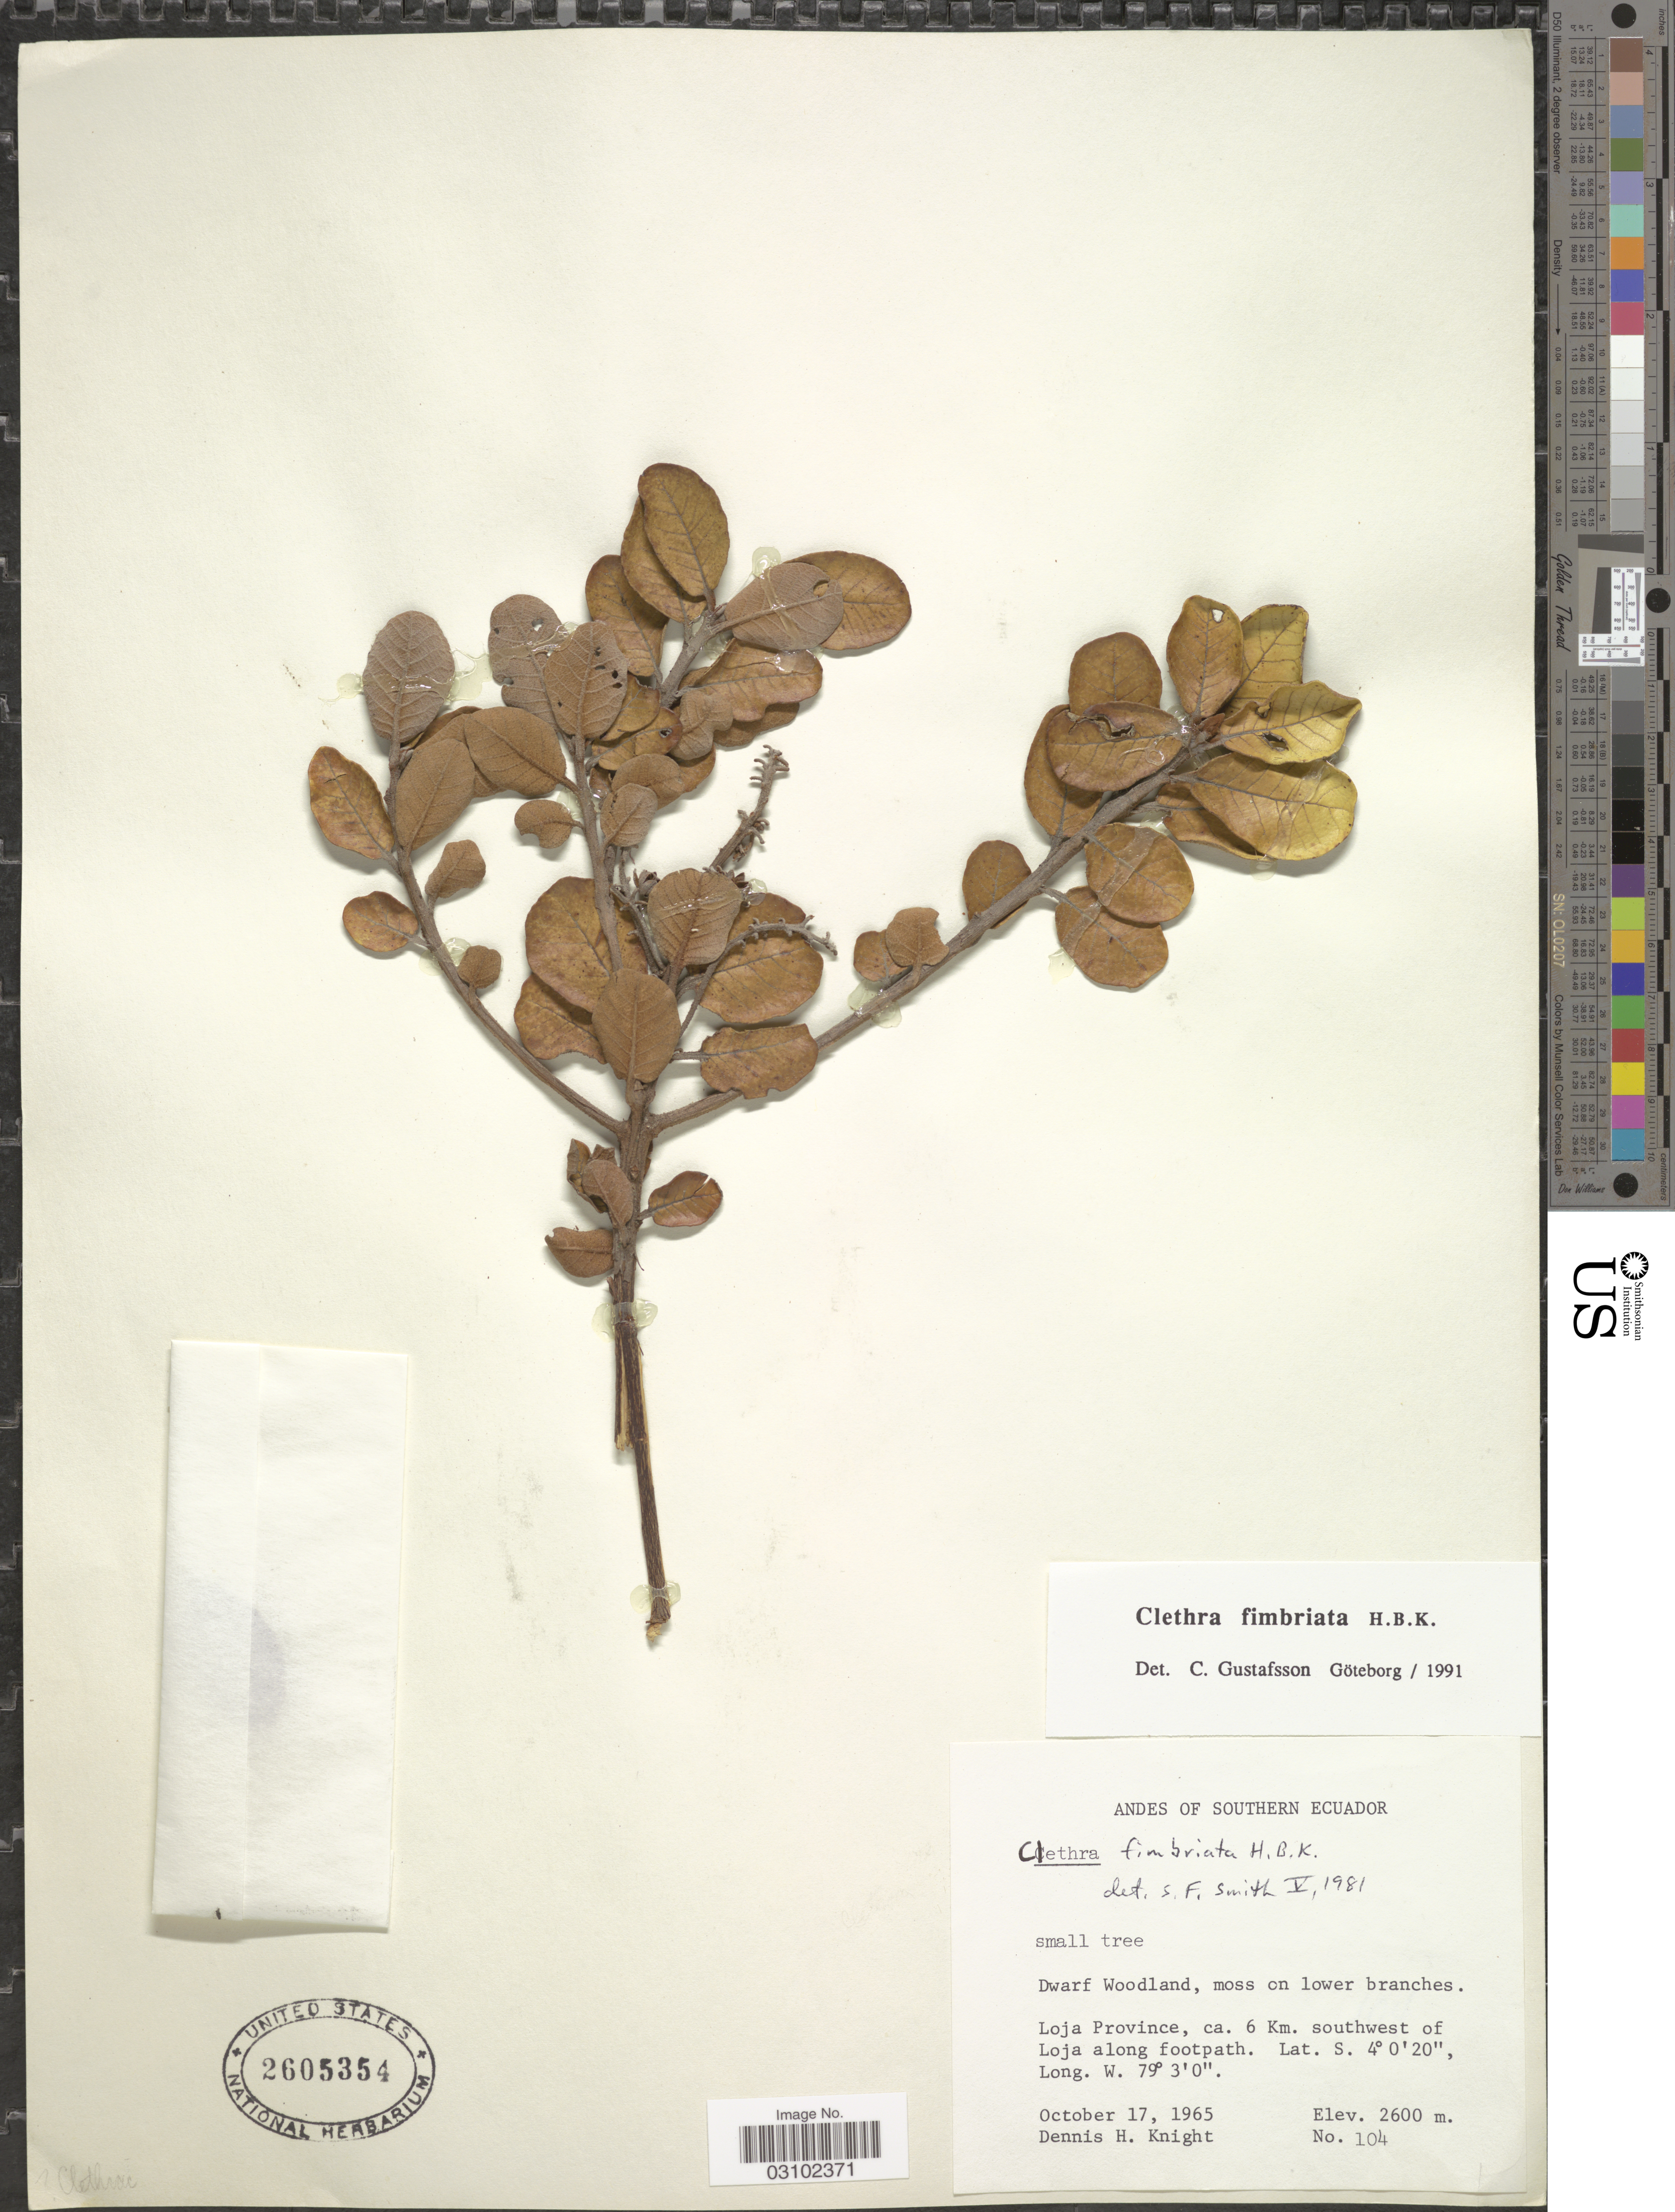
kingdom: Plantae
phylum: Tracheophyta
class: Magnoliopsida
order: Ericales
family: Clethraceae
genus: Clethra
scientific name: Clethra fimbriata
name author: Kunth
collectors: D. Knight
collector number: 104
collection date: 1965-10-17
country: Ecuador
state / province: Loja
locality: Andes of Southern Ecuador, Dward Woodland, Loja Province, ca. 6 Km. southwest of Loja along footpath.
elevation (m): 2600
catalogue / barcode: US 2605354